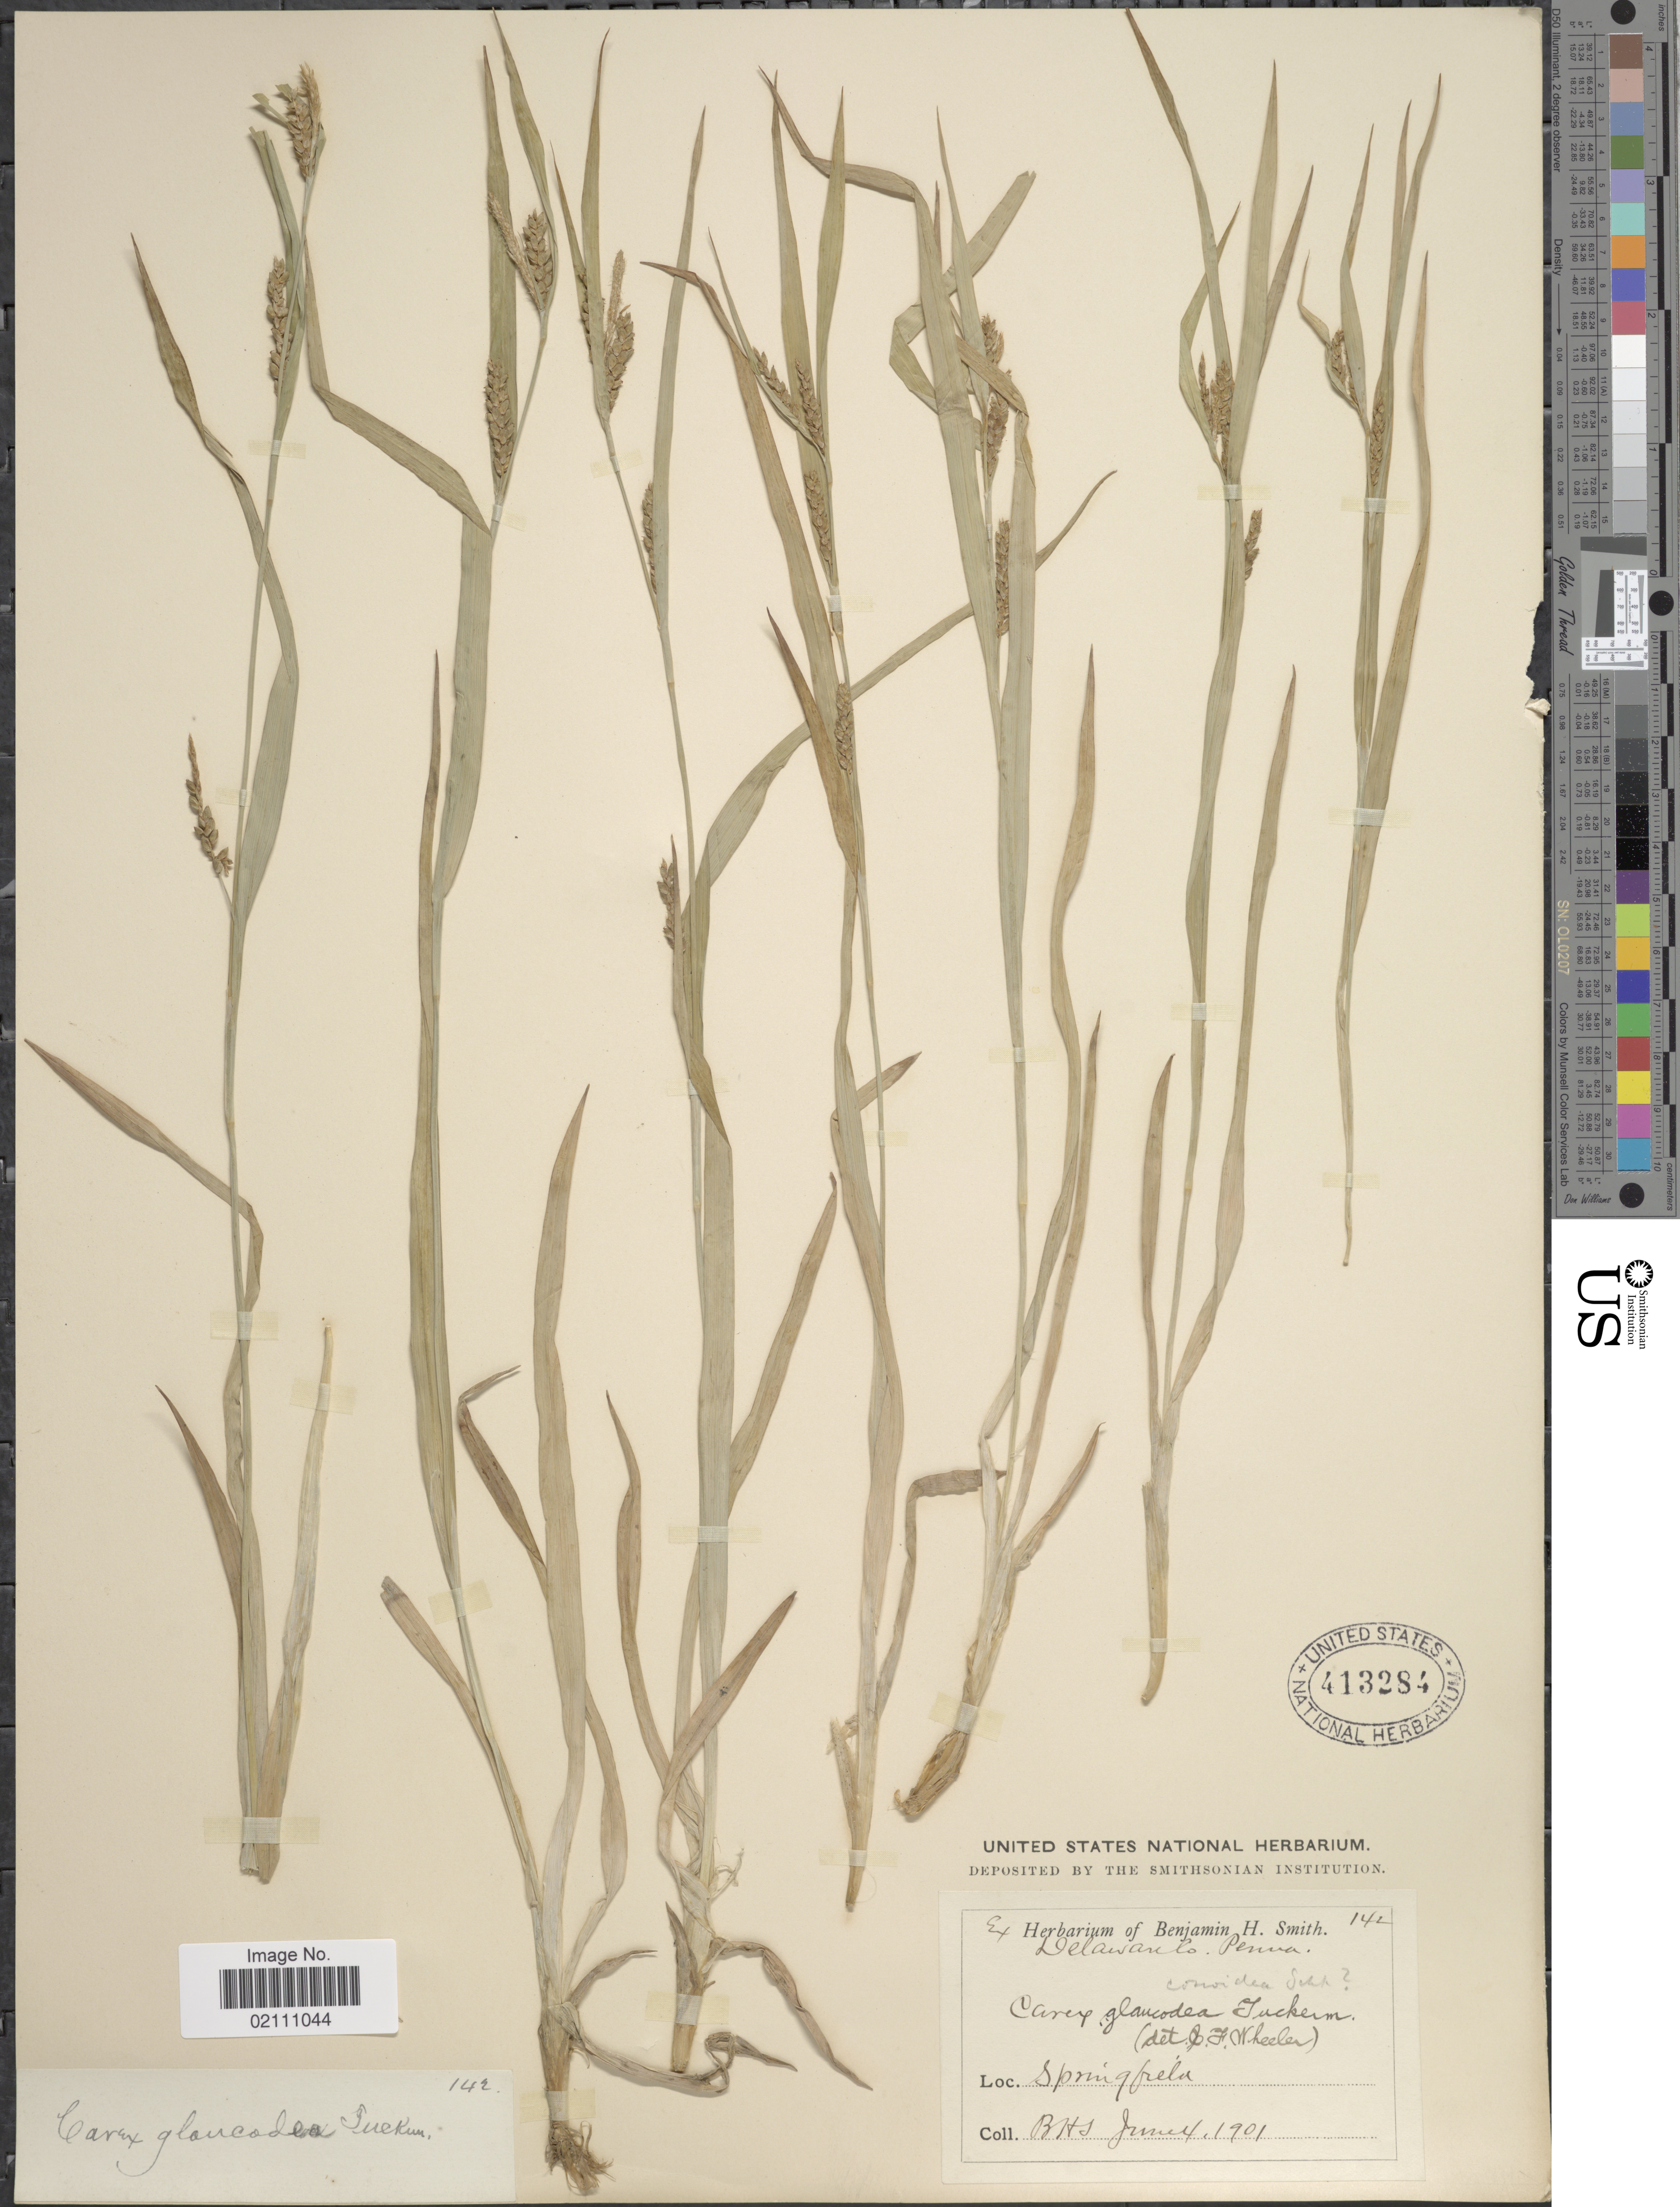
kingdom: Plantae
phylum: Tracheophyta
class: Liliopsida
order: Poales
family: Cyperaceae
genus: Carex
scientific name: Carex glaucodea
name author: Tuck. ex Olney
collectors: B. H. Smith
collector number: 142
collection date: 1901-06-04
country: United States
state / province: Pennsylvania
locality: Springfield, Delaware Co.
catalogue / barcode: US 413284